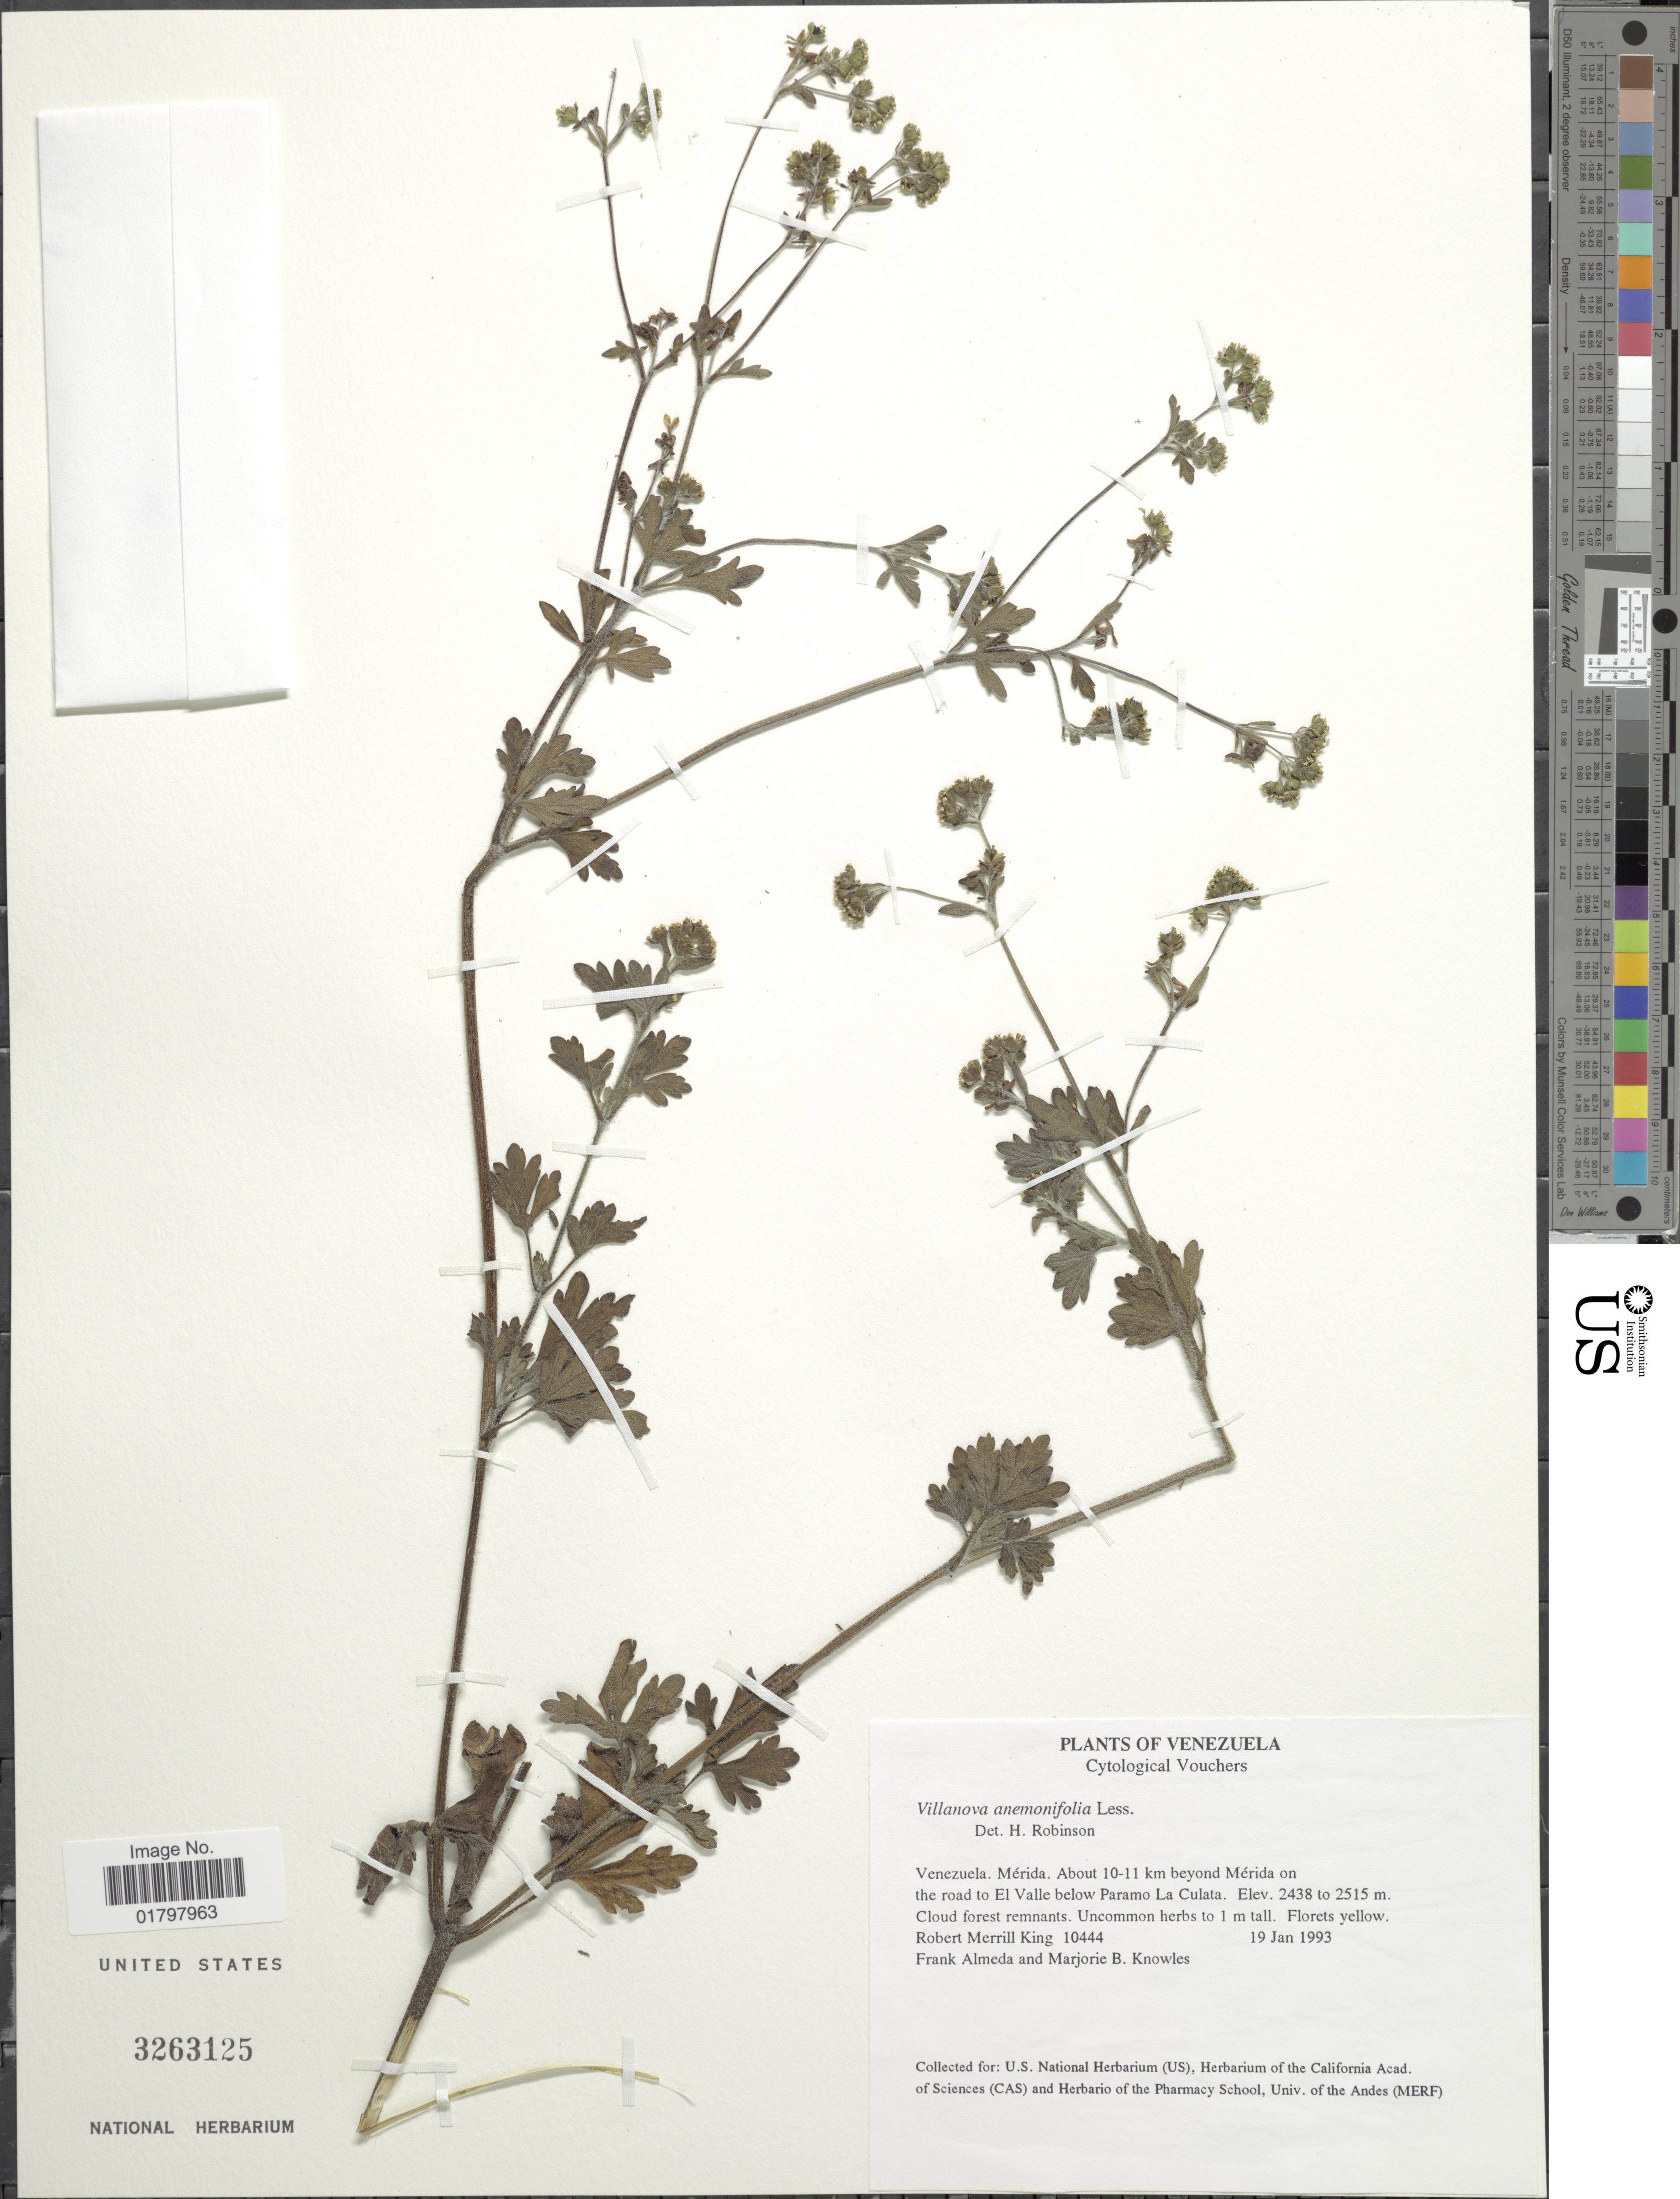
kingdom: Plantae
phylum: Tracheophyta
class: Magnoliopsida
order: Asterales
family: Asteraceae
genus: Vasquesia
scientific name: Vasquesia anemonifolia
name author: (Kunth) Less.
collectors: R. M. King, F. Almeda & M. B. Knowles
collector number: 10444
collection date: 1993-01-19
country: Venezuela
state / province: Mérida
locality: Venezuela. Mérida. About 10-11 km beyond Mérida on the road to El Valle below Paramo La Culata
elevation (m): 2438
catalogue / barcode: US 3263125